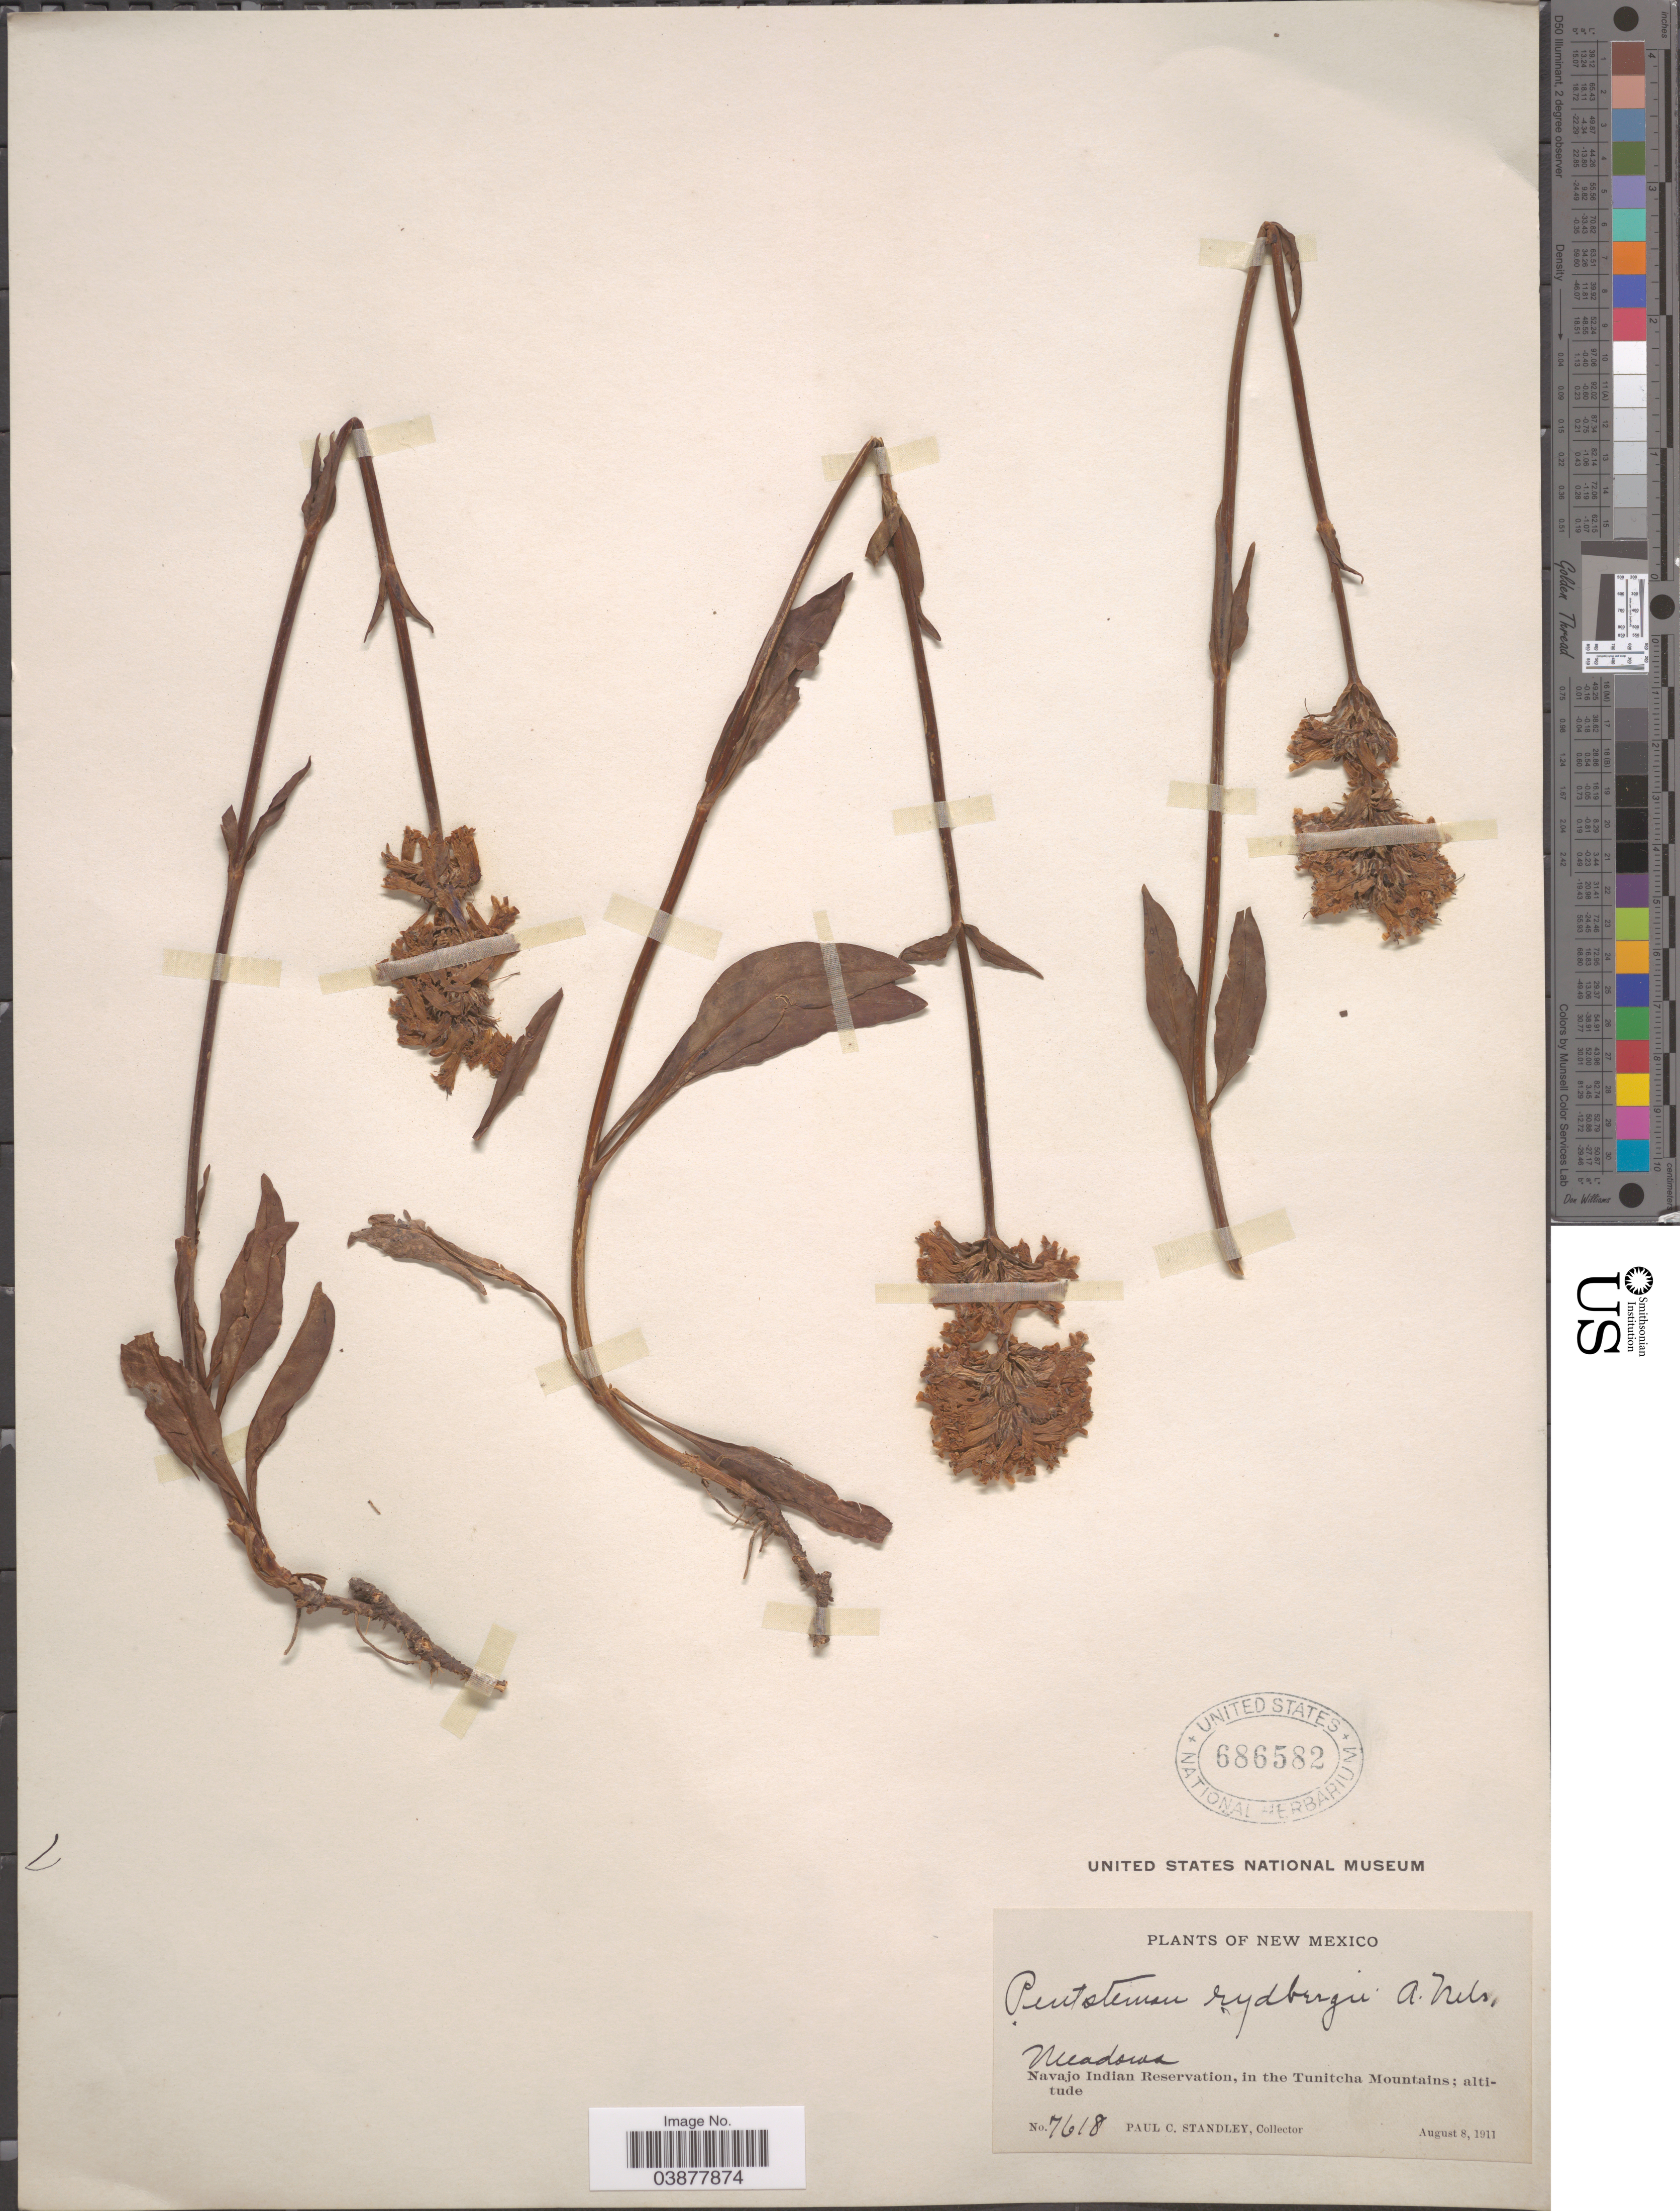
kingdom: Plantae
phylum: Tracheophyta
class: Magnoliopsida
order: Lamiales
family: Plantaginaceae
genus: Penstemon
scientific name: Penstemon rydbergii var. oreocharis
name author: (Greene) N.H. Holmgren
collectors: P. C. Standley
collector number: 7618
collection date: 1911-08-08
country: United States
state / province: New Mexico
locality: Navajo Indian Reservation, in the Tunitcha Mountains.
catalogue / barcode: US 686582